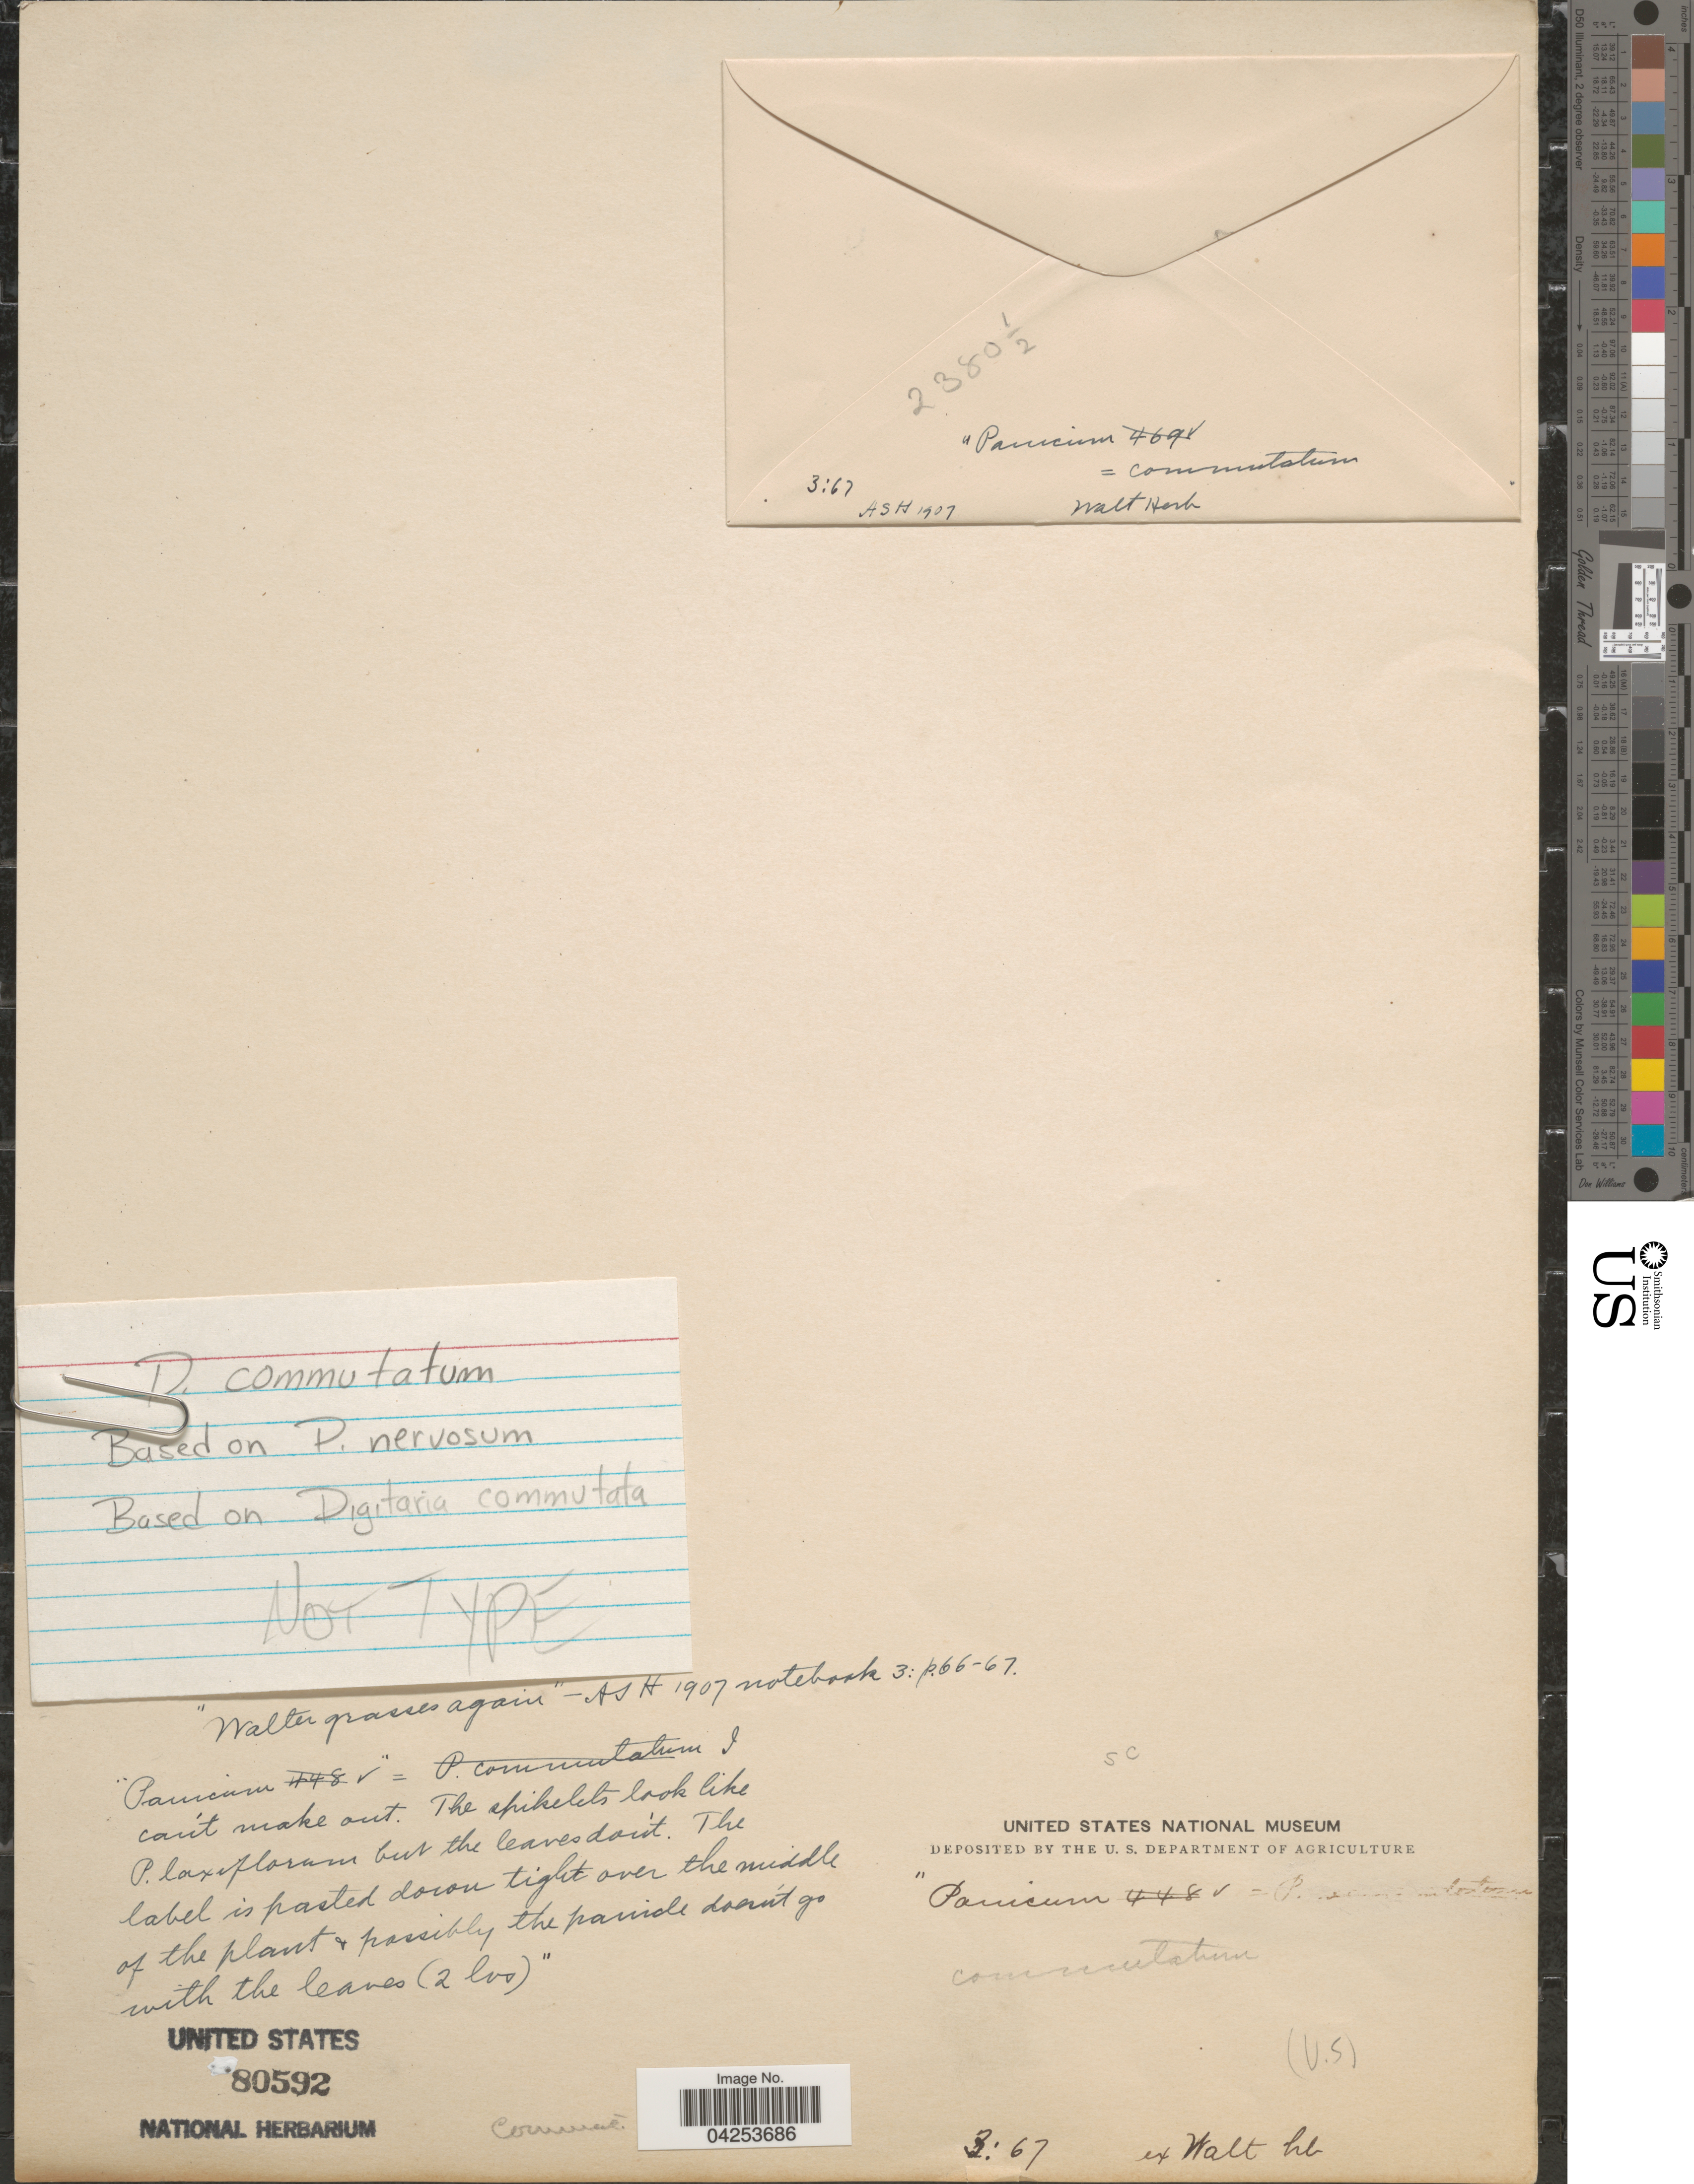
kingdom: Plantae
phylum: Tracheophyta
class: Liliopsida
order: Poales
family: Poaceae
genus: Dichanthelium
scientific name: Dichanthelium commutatum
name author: (Schult.) Gould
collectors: Ex herb. Walt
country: United States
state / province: South Carolina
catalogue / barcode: US 80592